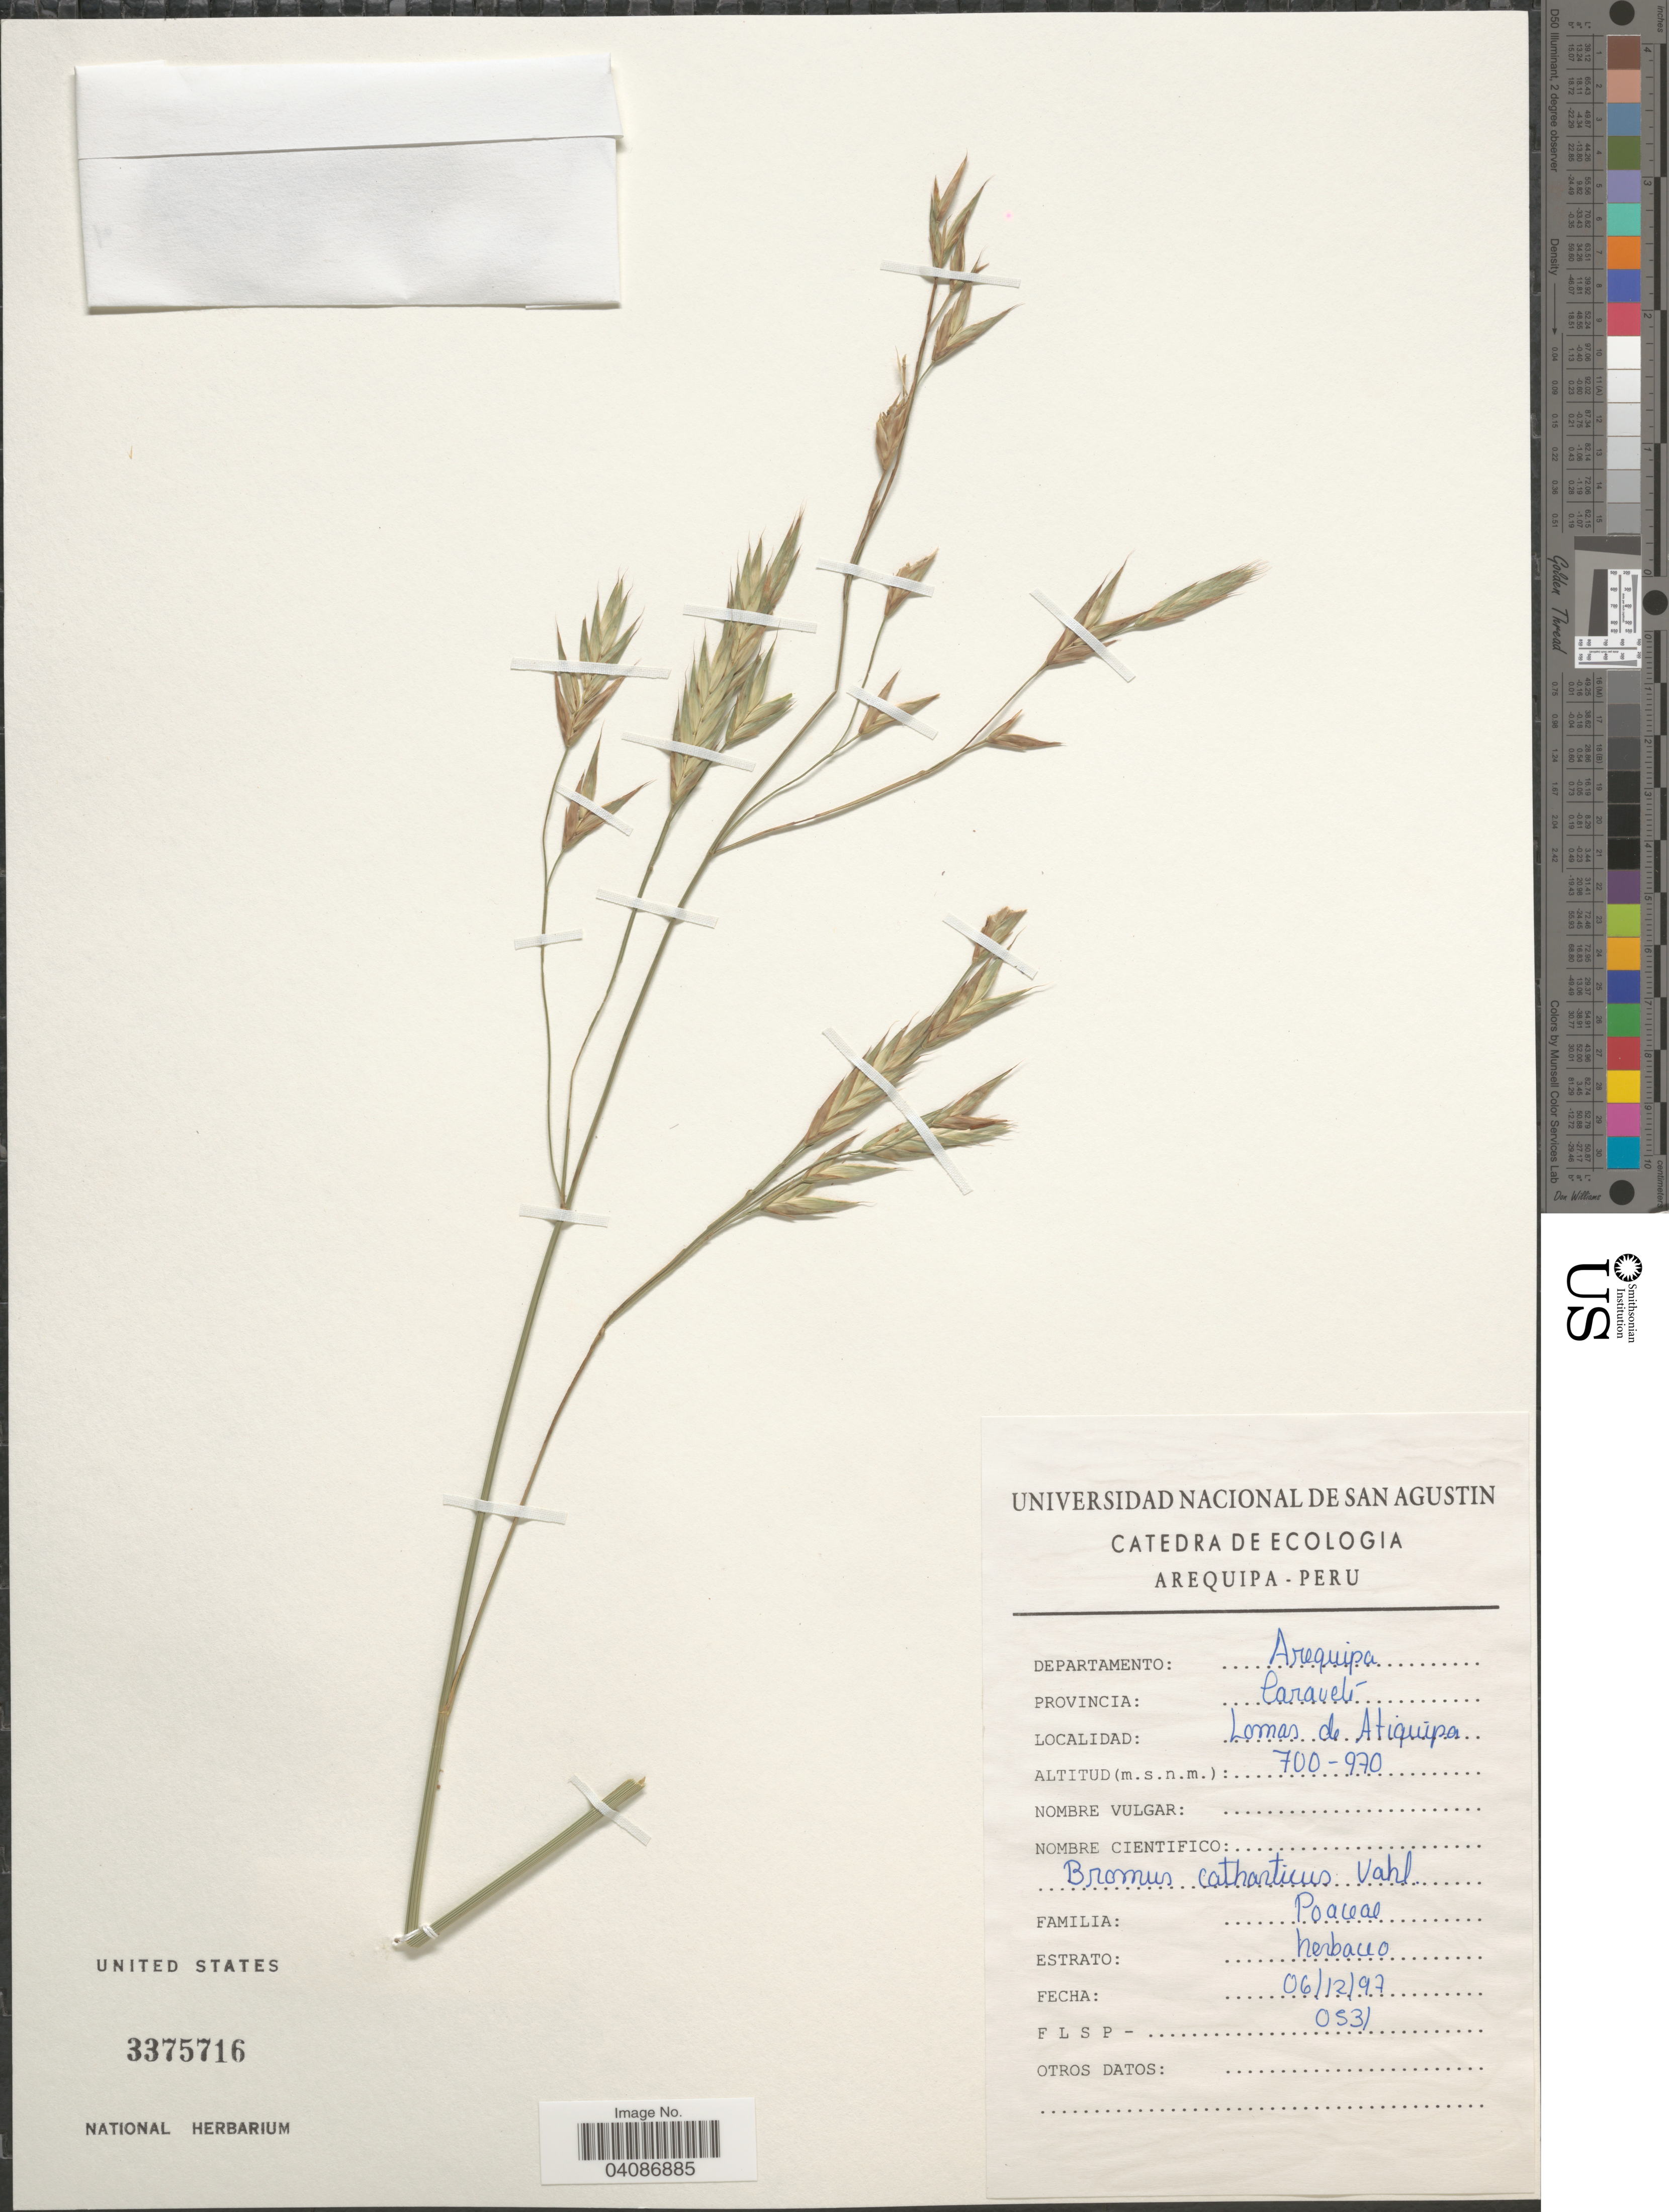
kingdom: Plantae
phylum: Tracheophyta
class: Liliopsida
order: Poales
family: Poaceae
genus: Bromus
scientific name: Bromus catharticus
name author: Vahl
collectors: F. L. S. P.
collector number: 0531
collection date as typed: Transcribed d/m/y: 6/12/97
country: Peru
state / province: Arequipa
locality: Departamento: Arequipa. Provincia: Caraveti. Lomas de Atiquipa.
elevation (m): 700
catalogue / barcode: US 3375716